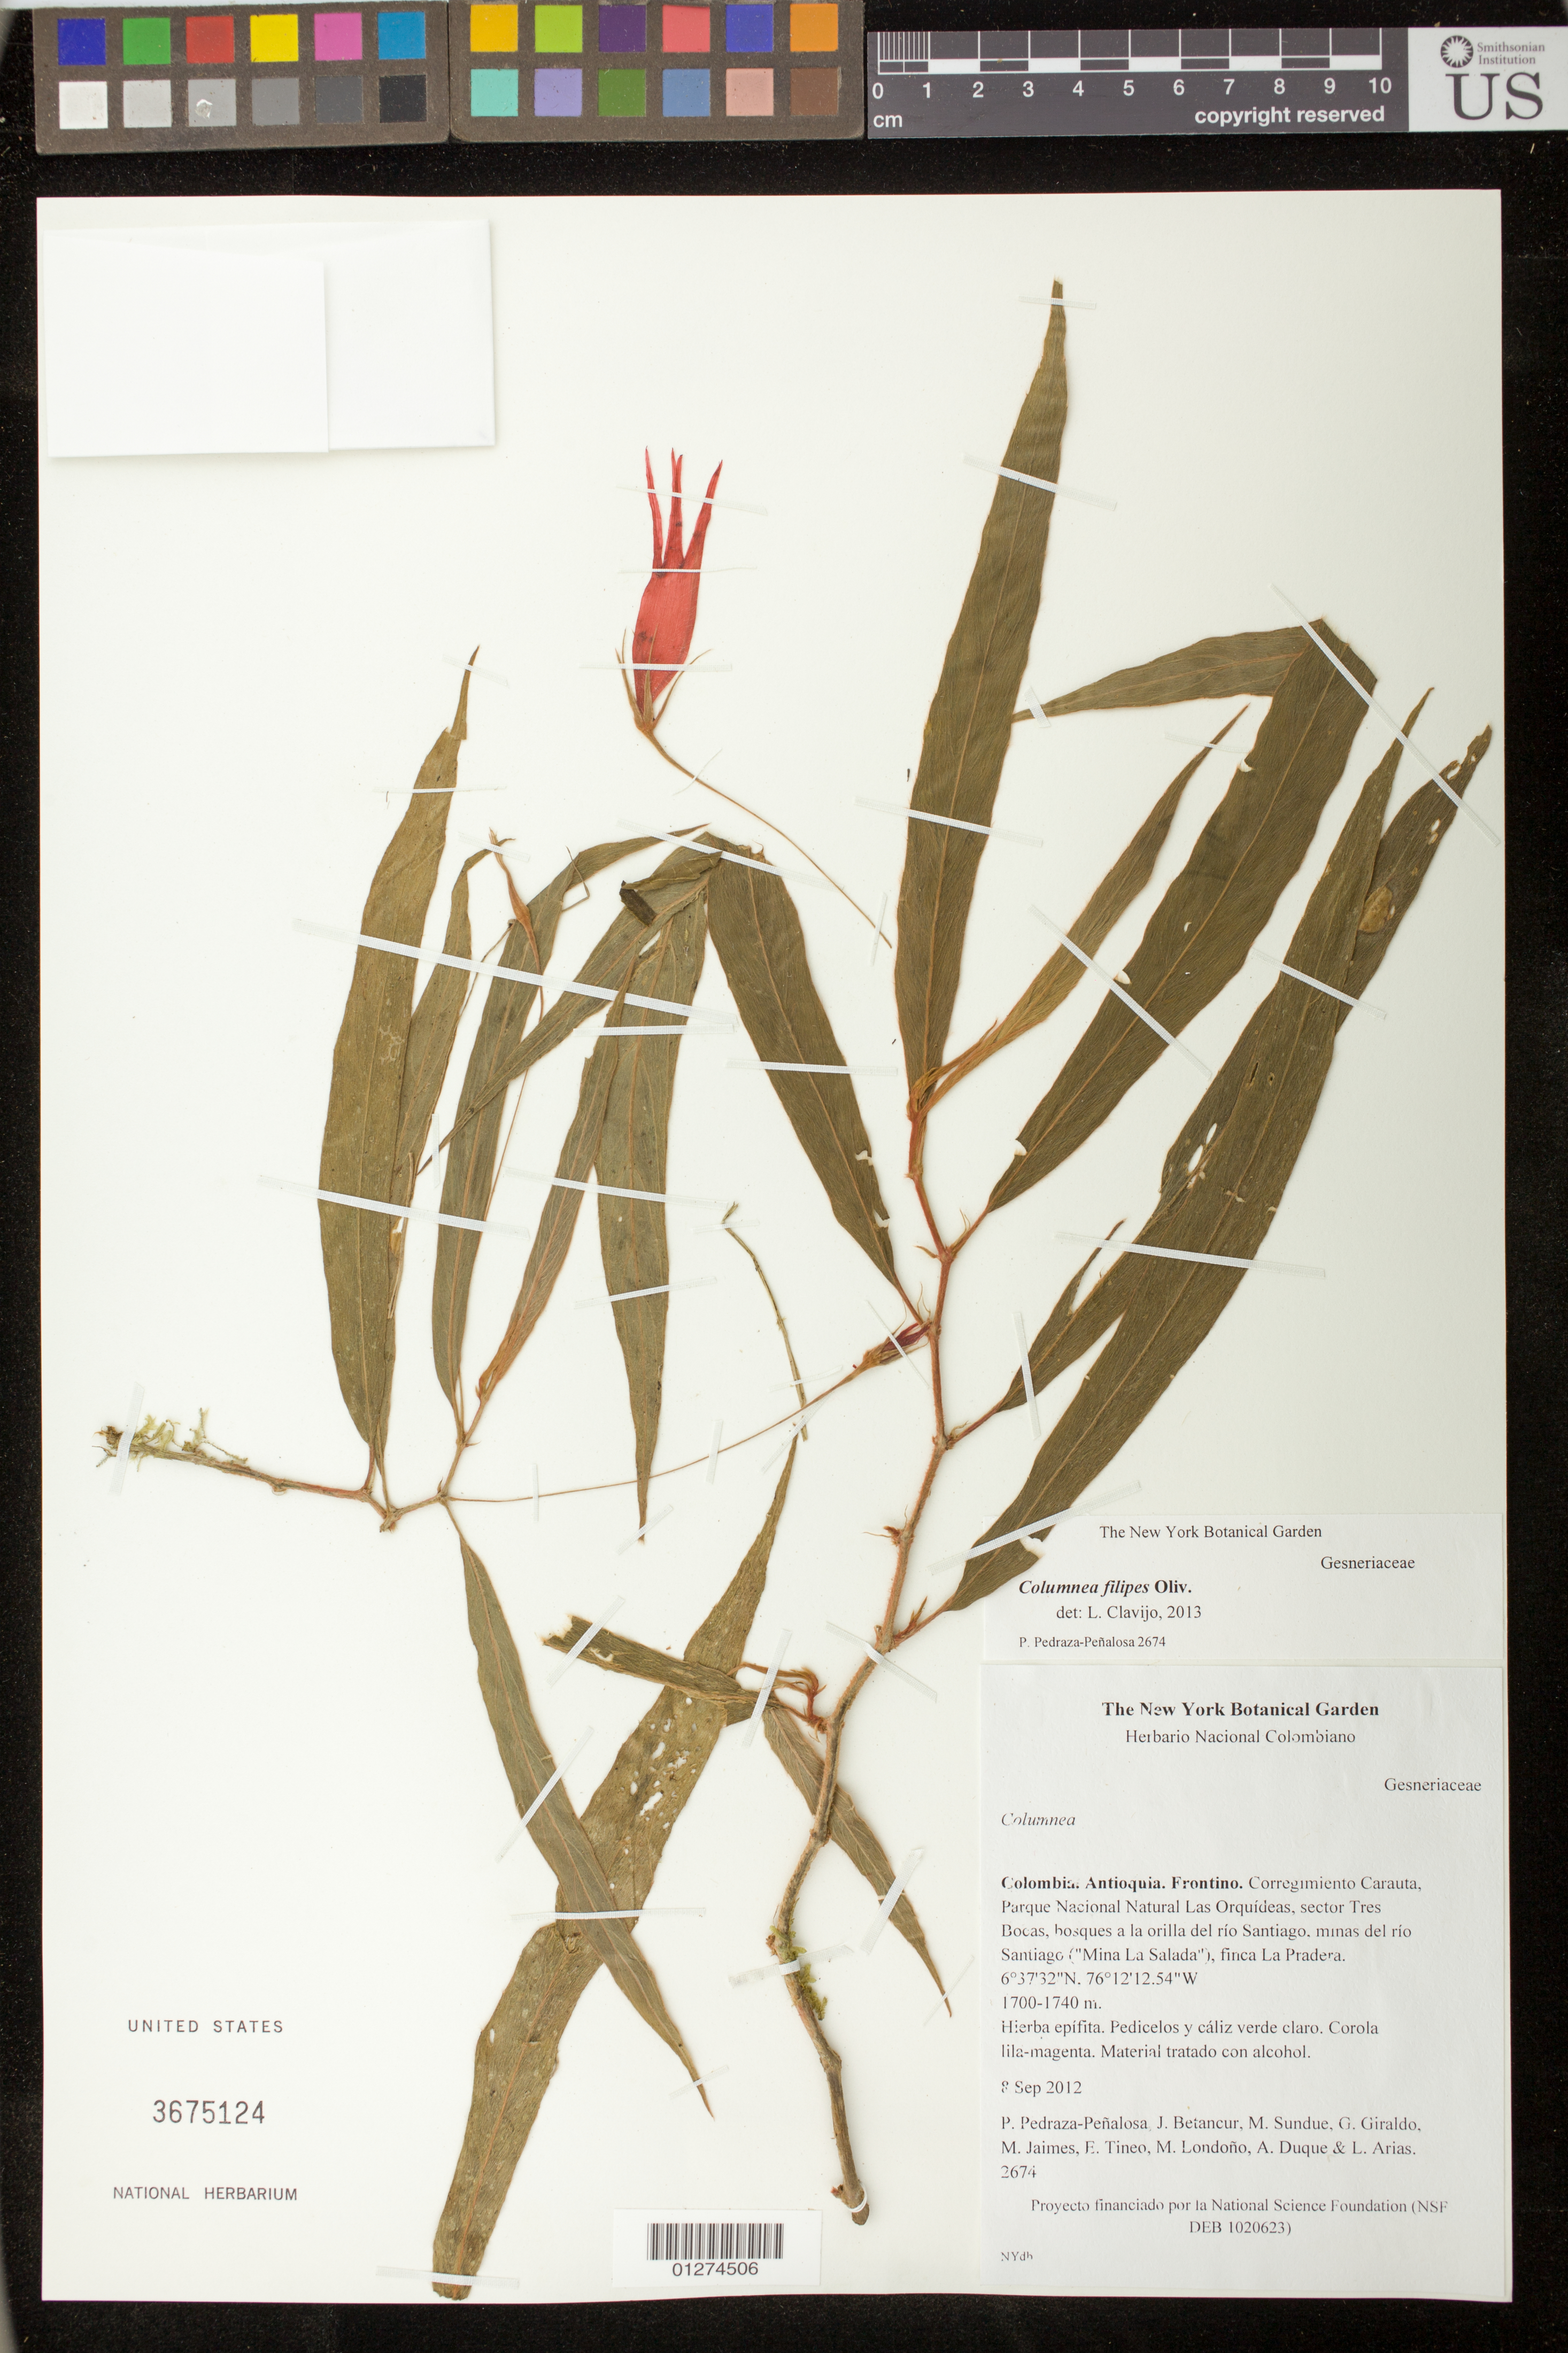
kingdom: Plantae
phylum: Tracheophyta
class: Magnoliopsida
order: Lamiales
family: Gesneriaceae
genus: Columnea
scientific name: Columnea filipes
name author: Oliv.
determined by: Clavijo, L.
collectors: P. Pedraza-Peñalosa et al.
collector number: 2674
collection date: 2012-09-08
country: Colombia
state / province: Antioquiá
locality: Frontino. Corregimiento Carauta, Parque Nacional Natural Las Orquideas, sector Tres Bocas, bosques a loa orilla del rio Santiago, minas del rio Santiago, finca La Pradera.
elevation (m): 1700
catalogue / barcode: US 3675124